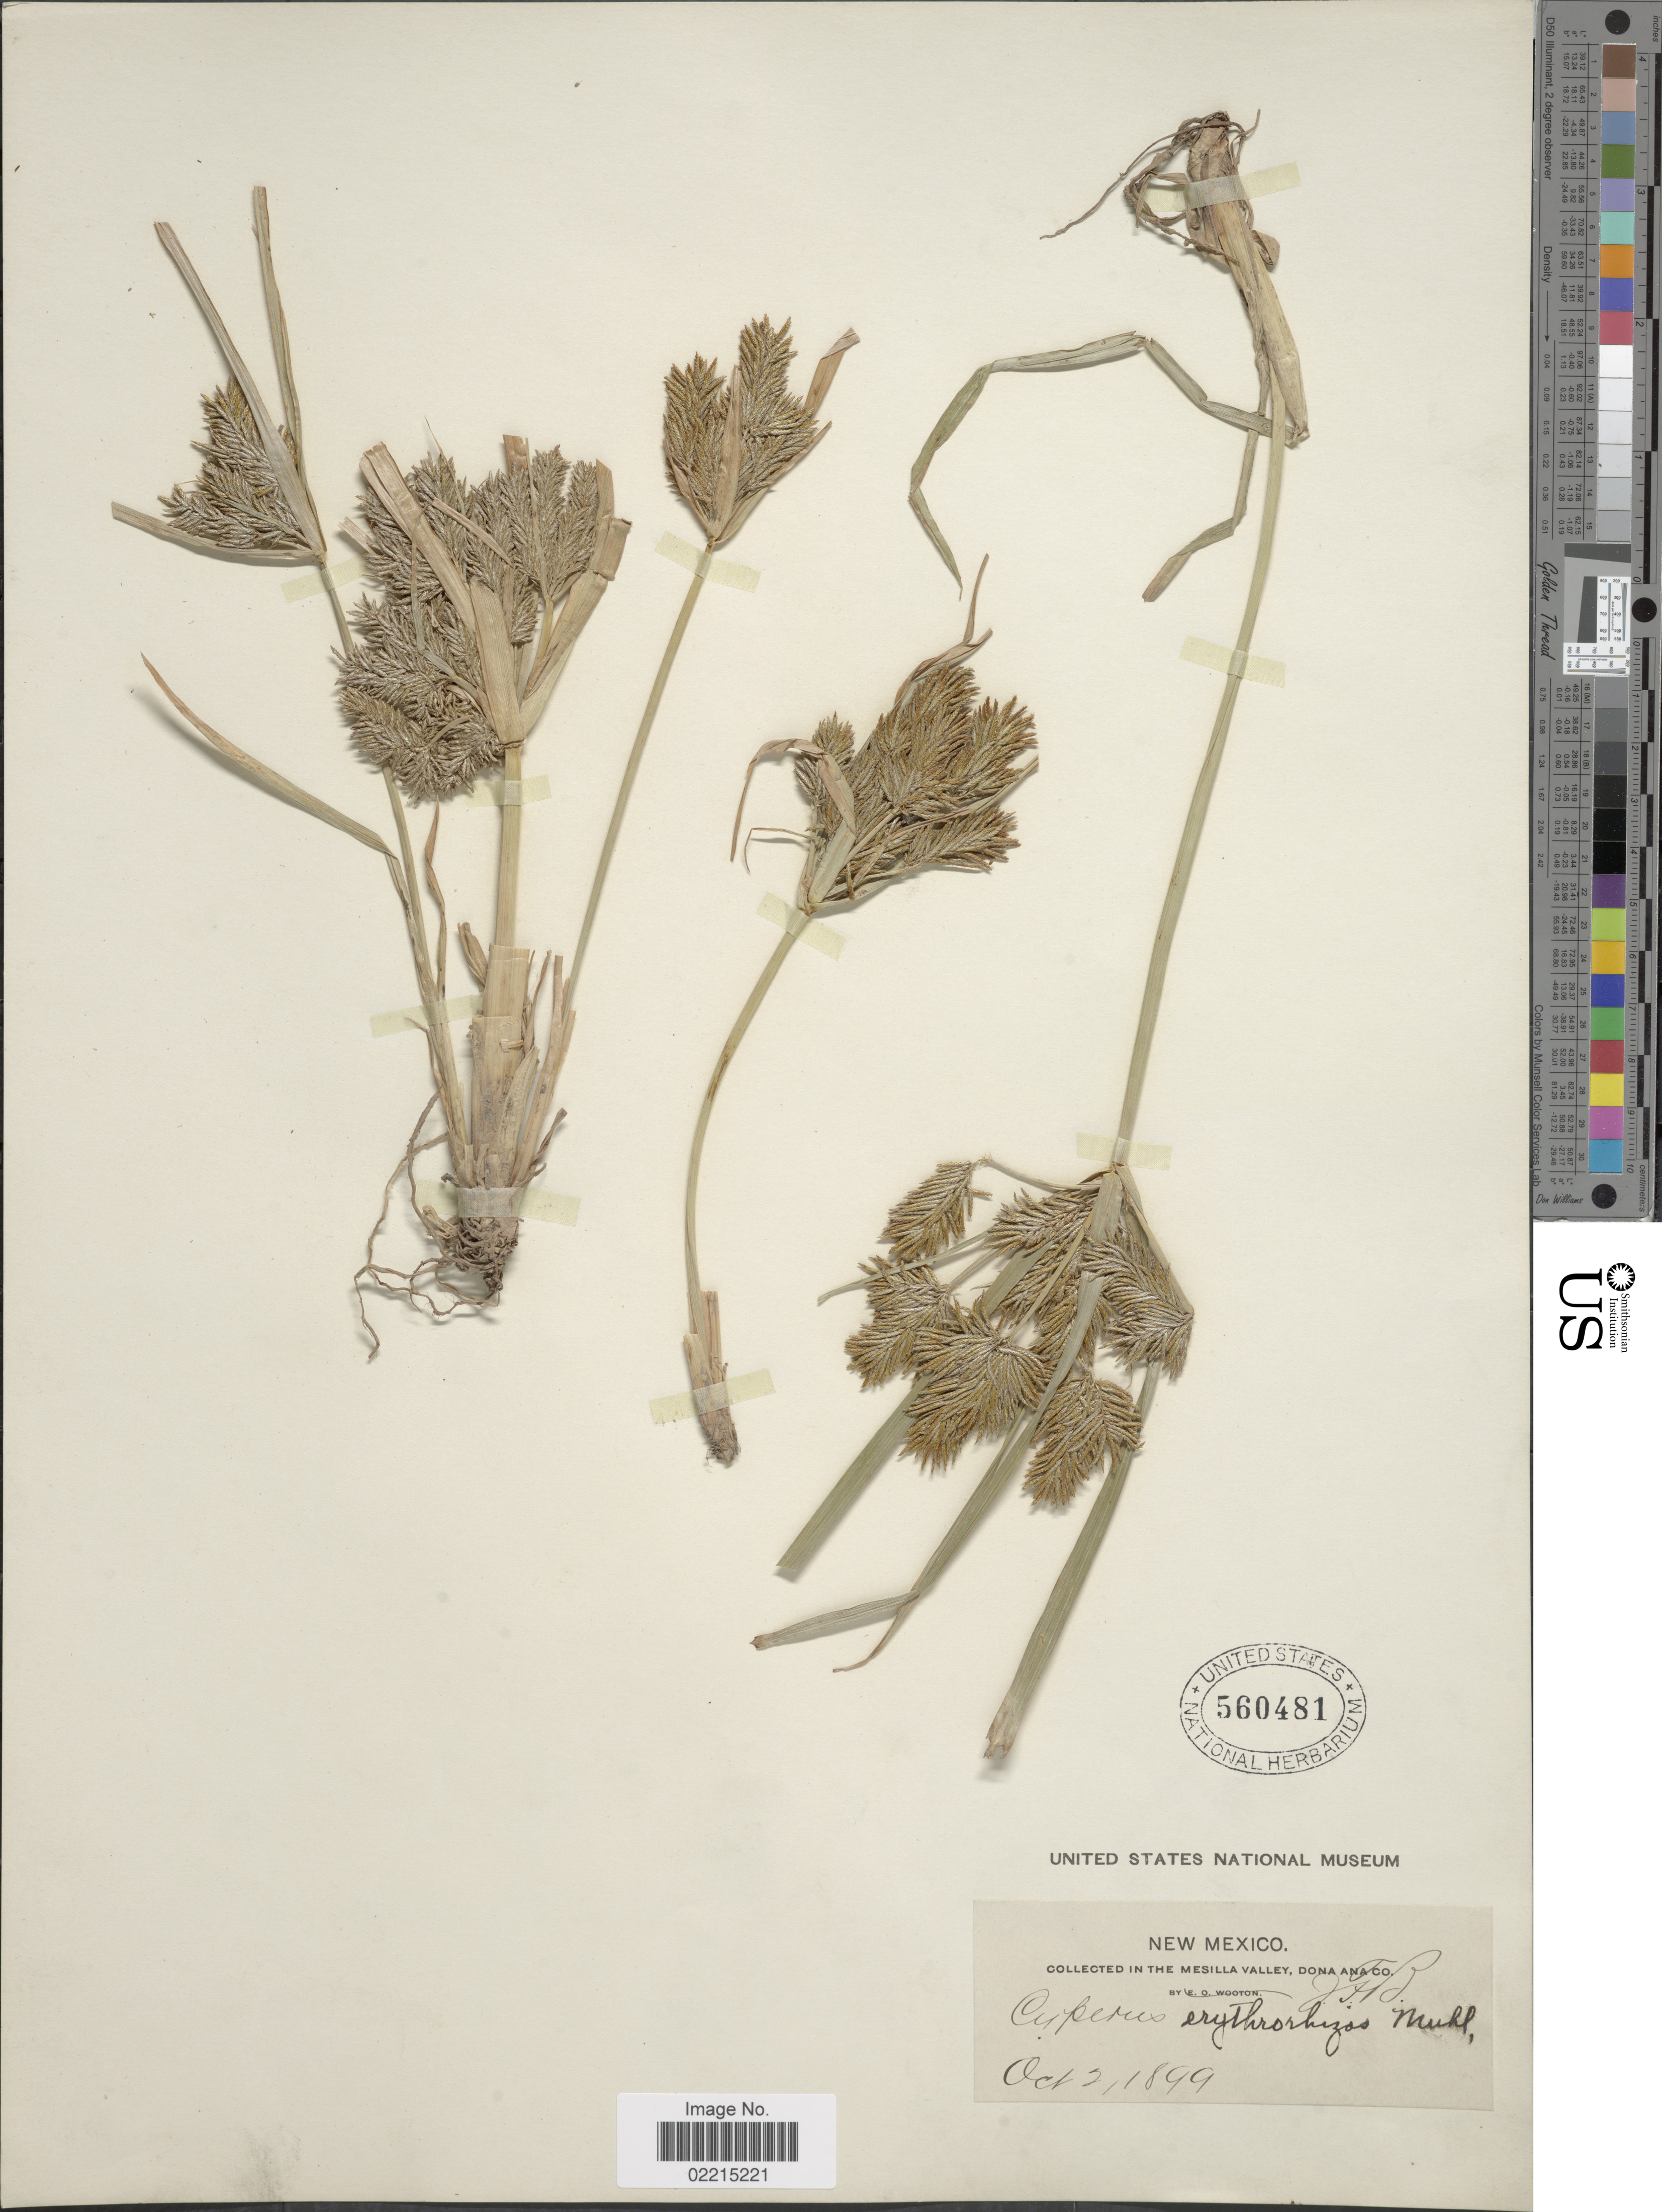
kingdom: Plantae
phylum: Tracheophyta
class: Liliopsida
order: Poales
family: Cyperaceae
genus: Cyperus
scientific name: Cyperus erythrorhizos Muhl.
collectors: J. F. B.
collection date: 1899-10-02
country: United States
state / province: New Mexico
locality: In the Mesilla Valley, Dona Ana Co.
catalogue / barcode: US 560481